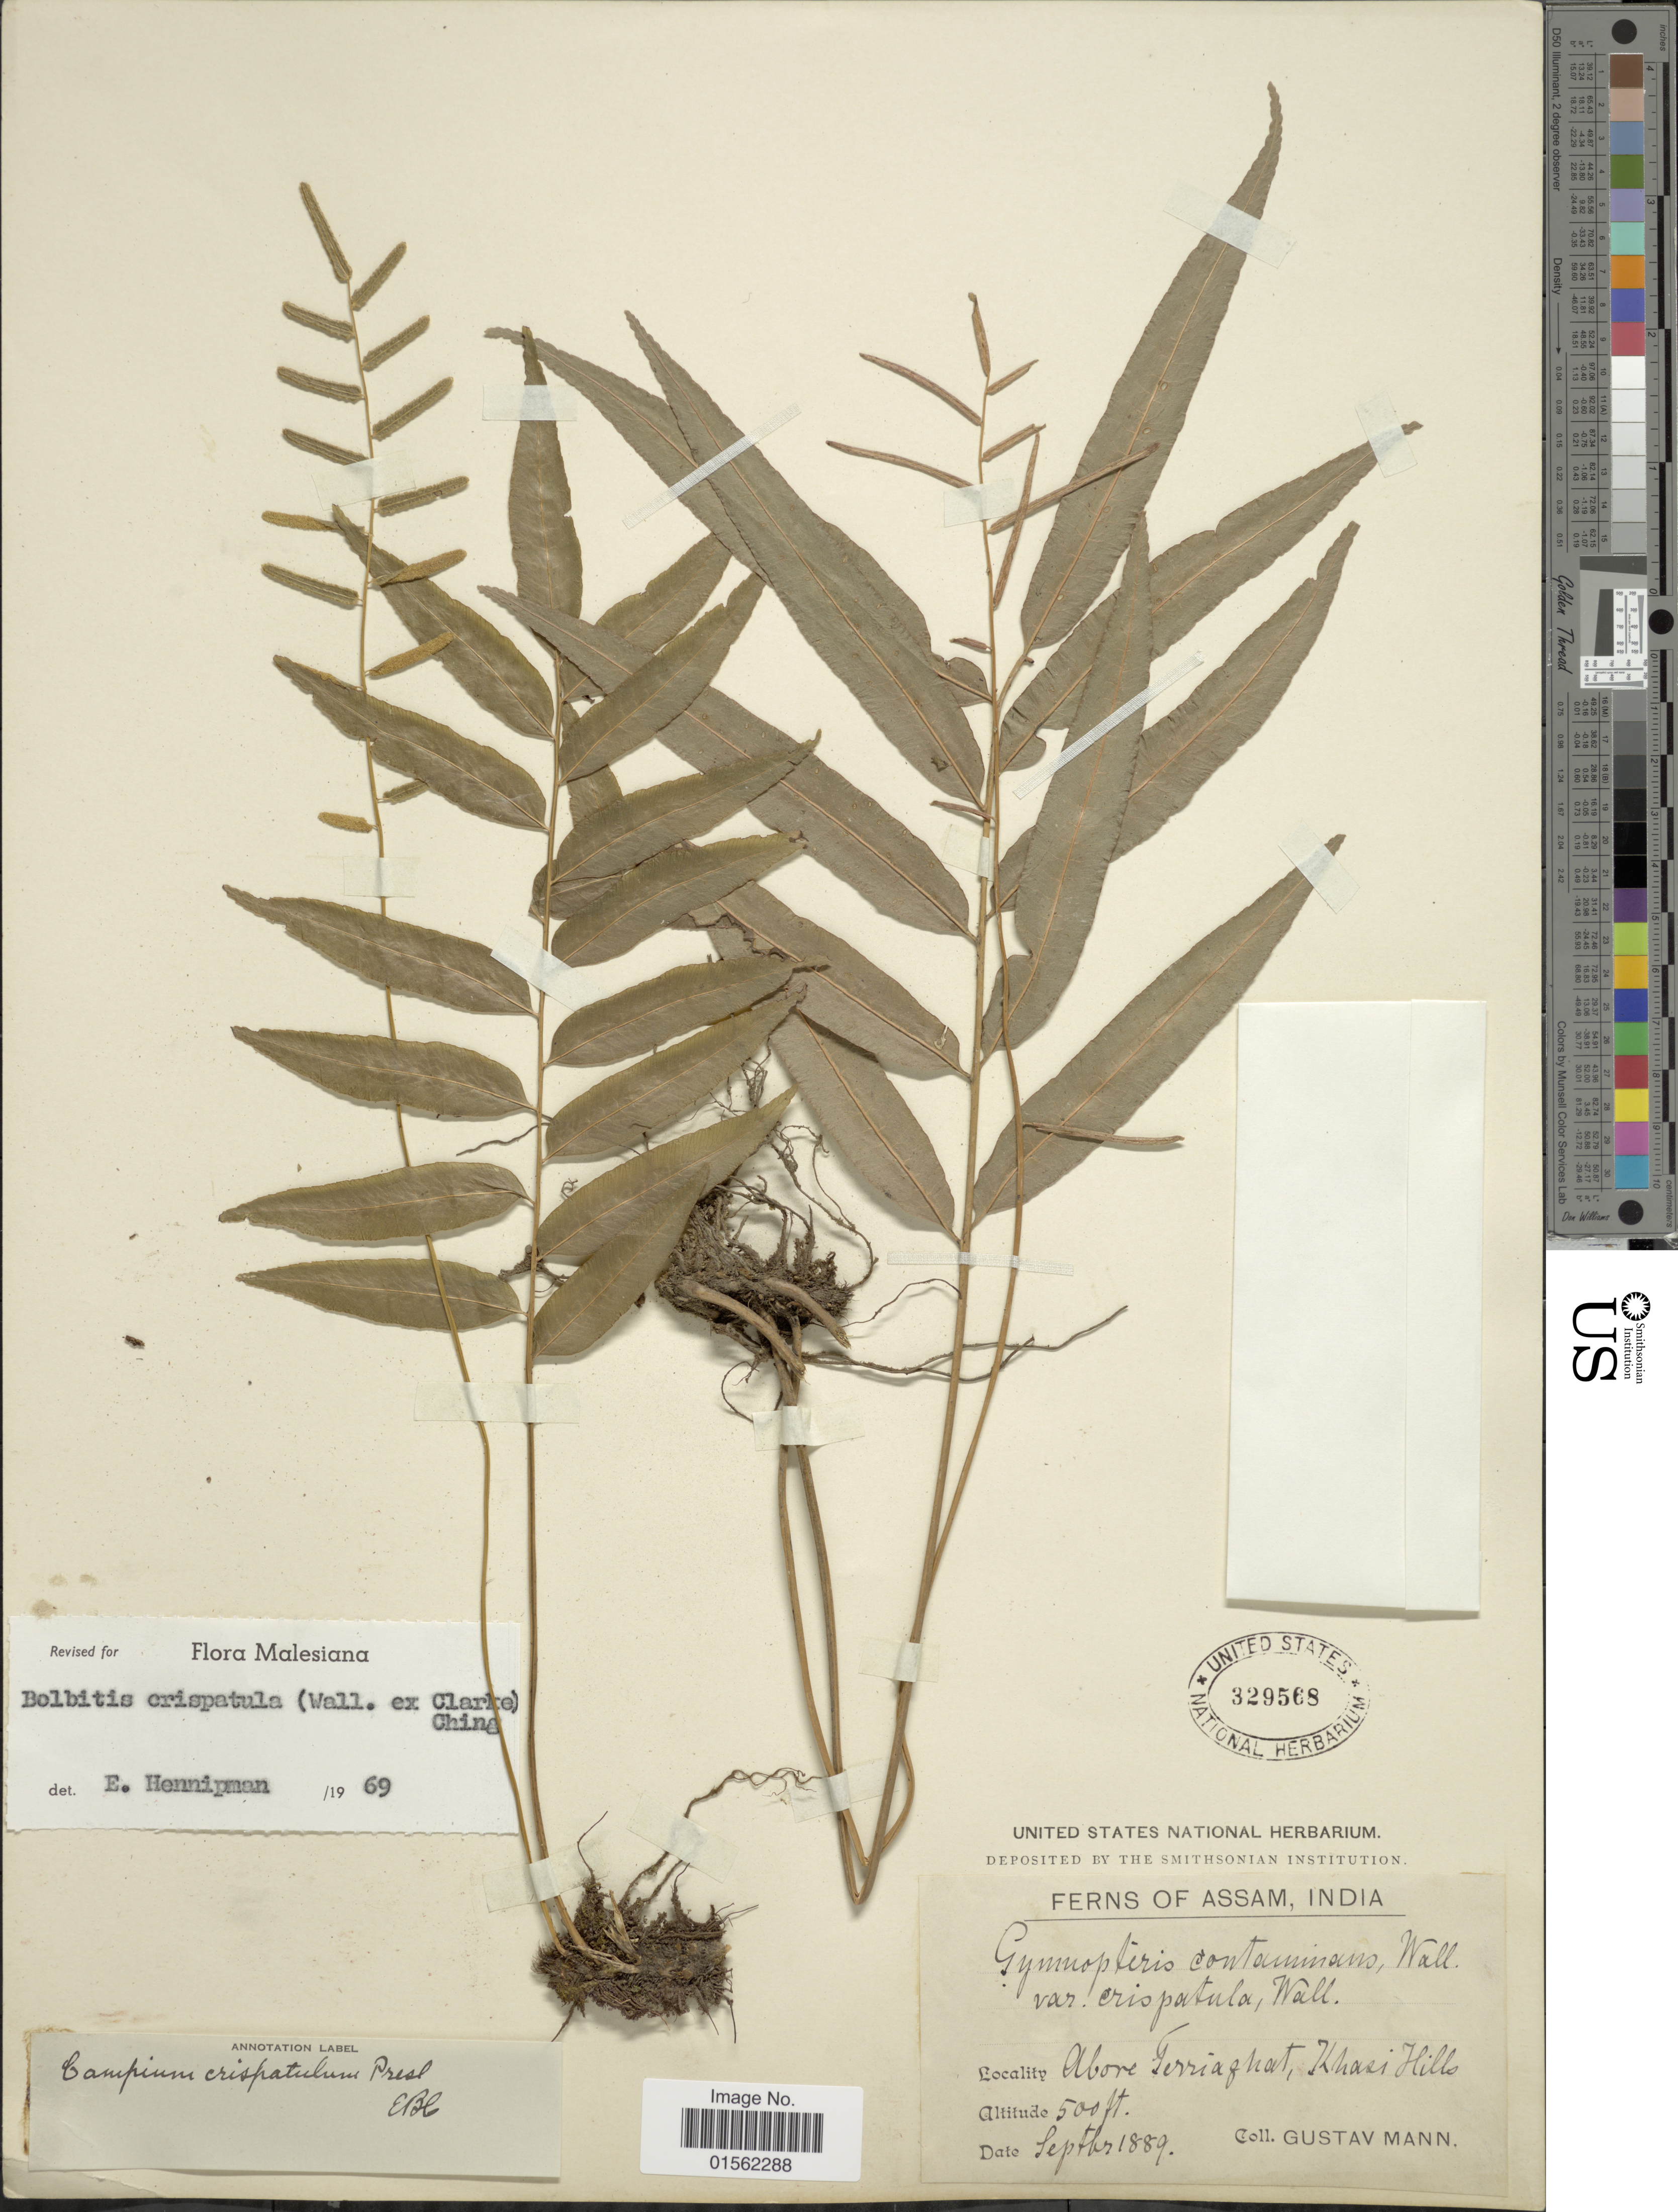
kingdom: Plantae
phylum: Tracheophyta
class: Polypodiopsida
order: Polypodiales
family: Dryopteridaceae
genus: Bolbitis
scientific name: Bolbitis crispatula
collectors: G. Mann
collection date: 1889-09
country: India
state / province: Meghalaya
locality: Above Terriaghat, Khasi Hills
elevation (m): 152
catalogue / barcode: US 329568